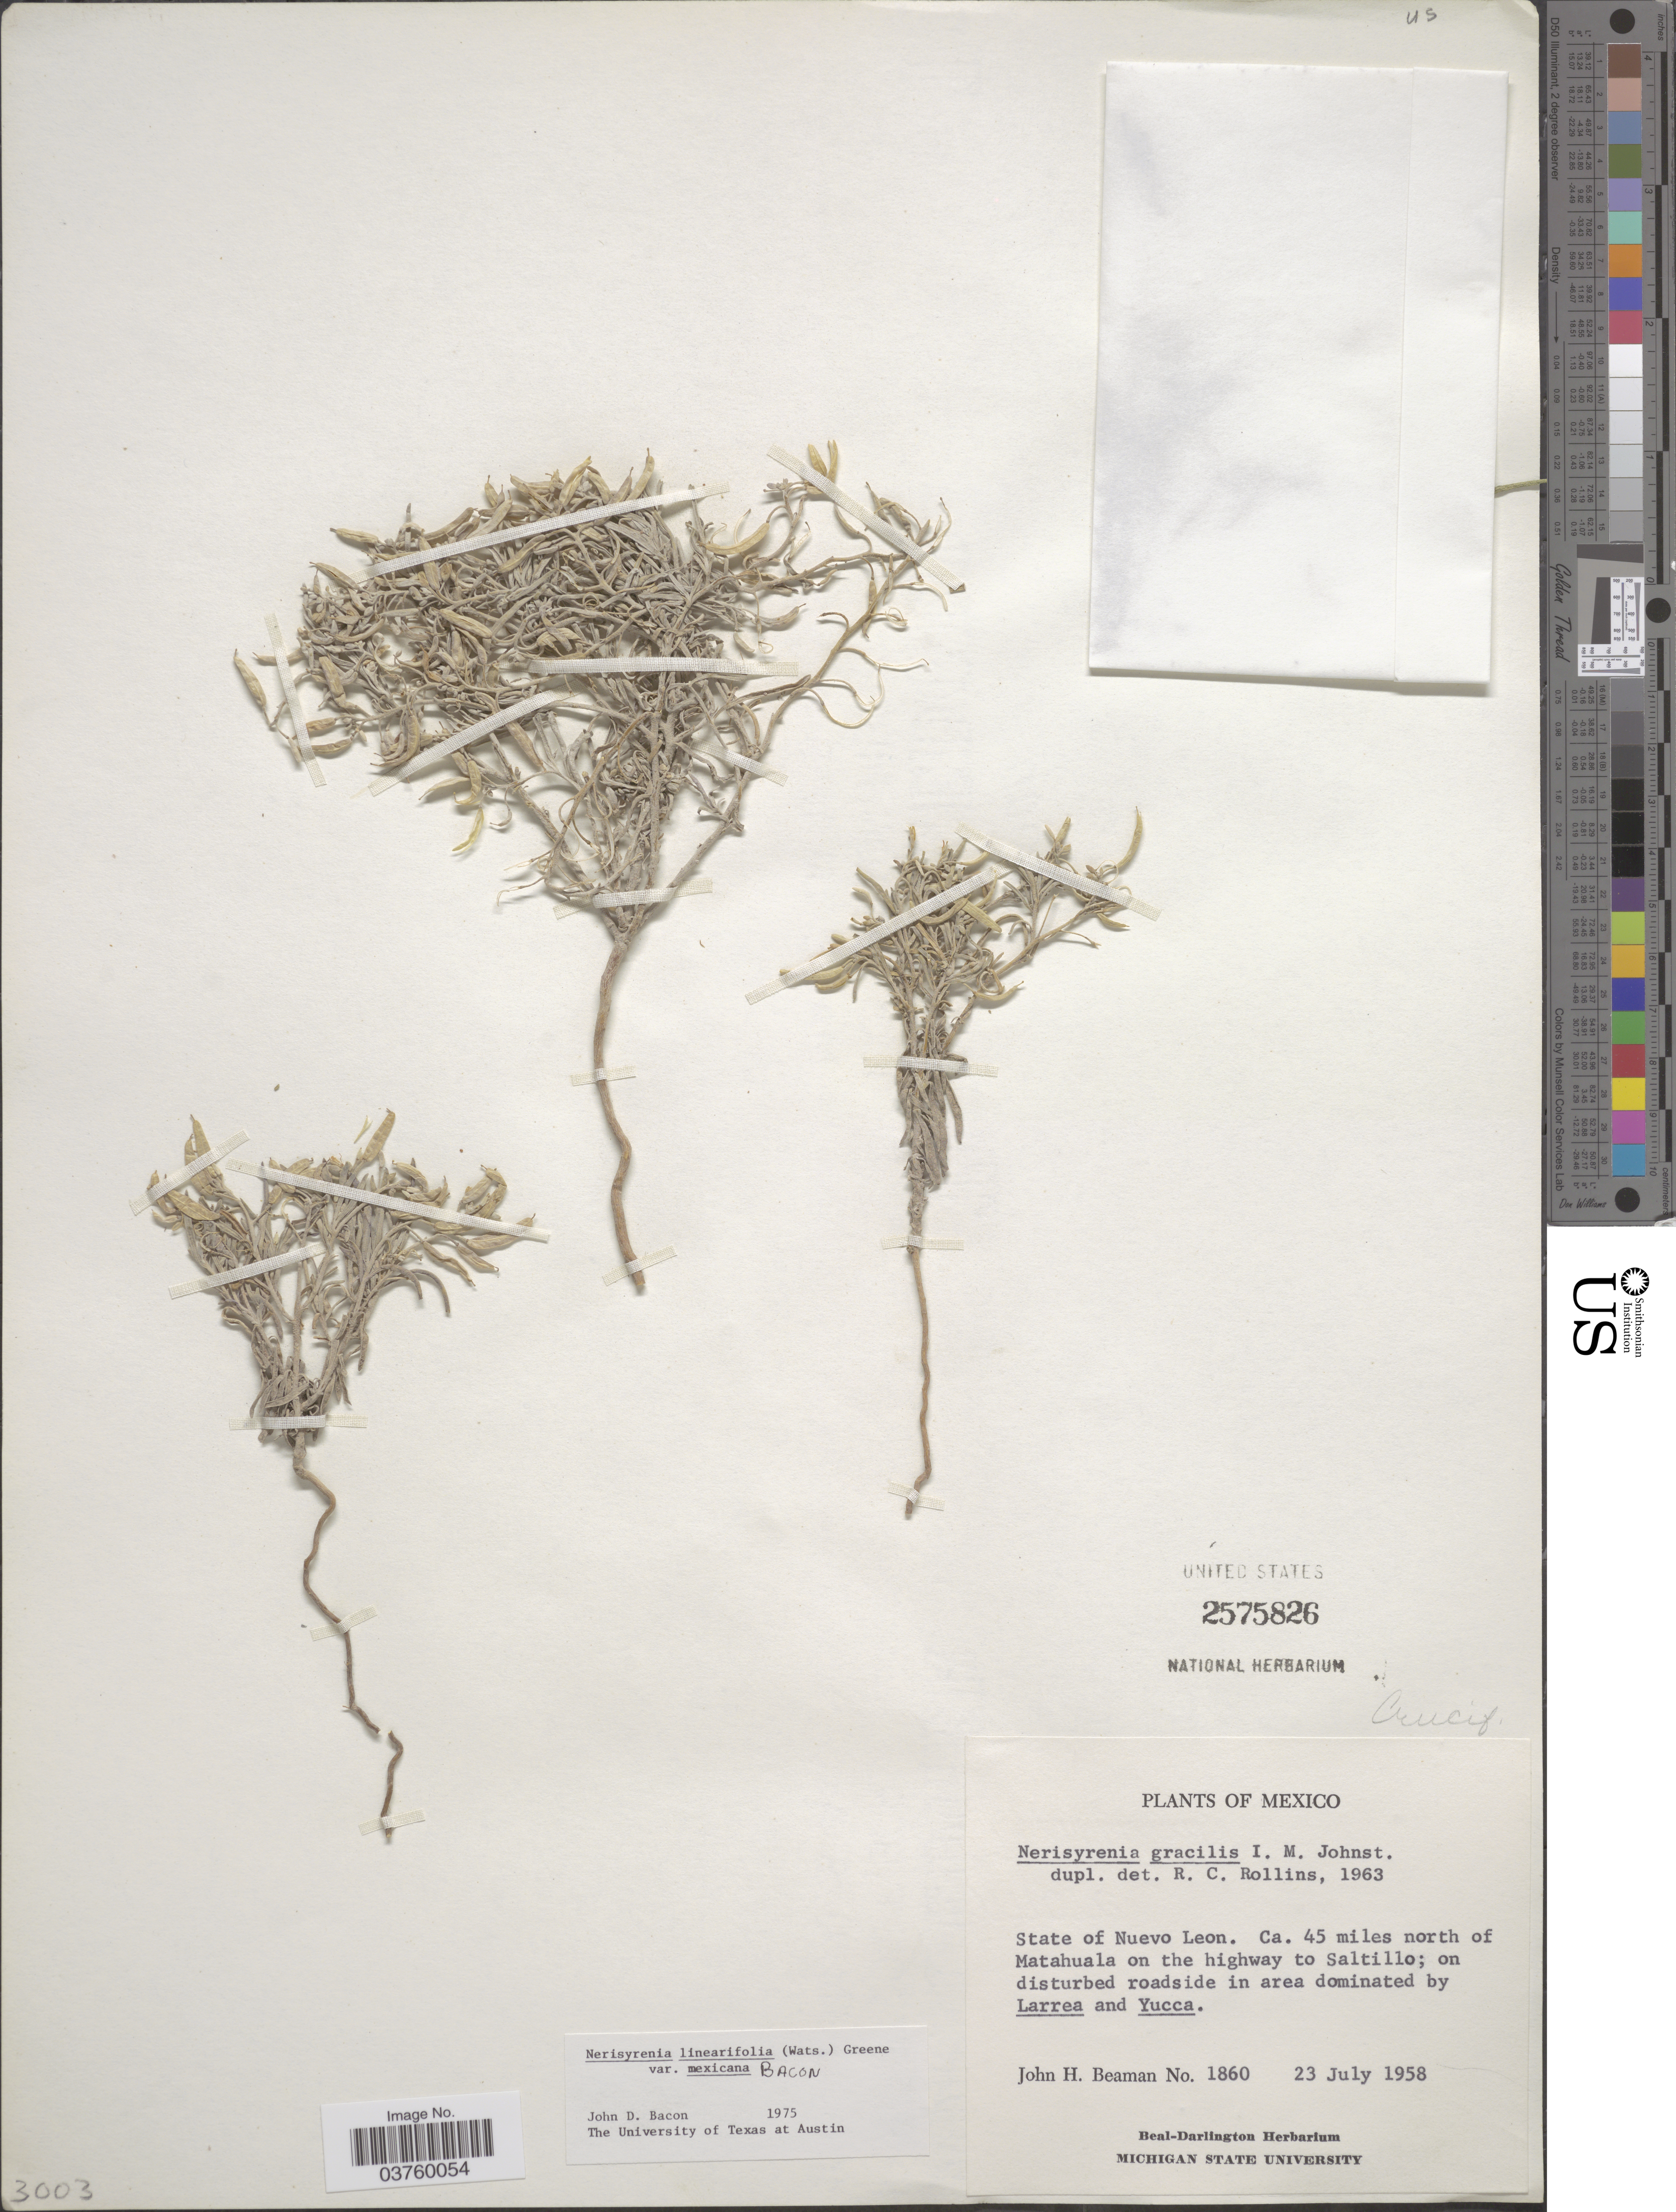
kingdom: Plantae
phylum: Tracheophyta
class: Magnoliopsida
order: Brassicales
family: Brassicaceae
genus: Nerisyrenia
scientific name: Nerisyrenia linearifolia var. mexicana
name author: J.D. Bacon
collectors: J. H. Beaman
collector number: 1860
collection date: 1958-07-23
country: Mexico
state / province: Nuevo León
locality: Ca. 45 miles north of Matahuala on the highway to Saltillo.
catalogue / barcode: US 2575826